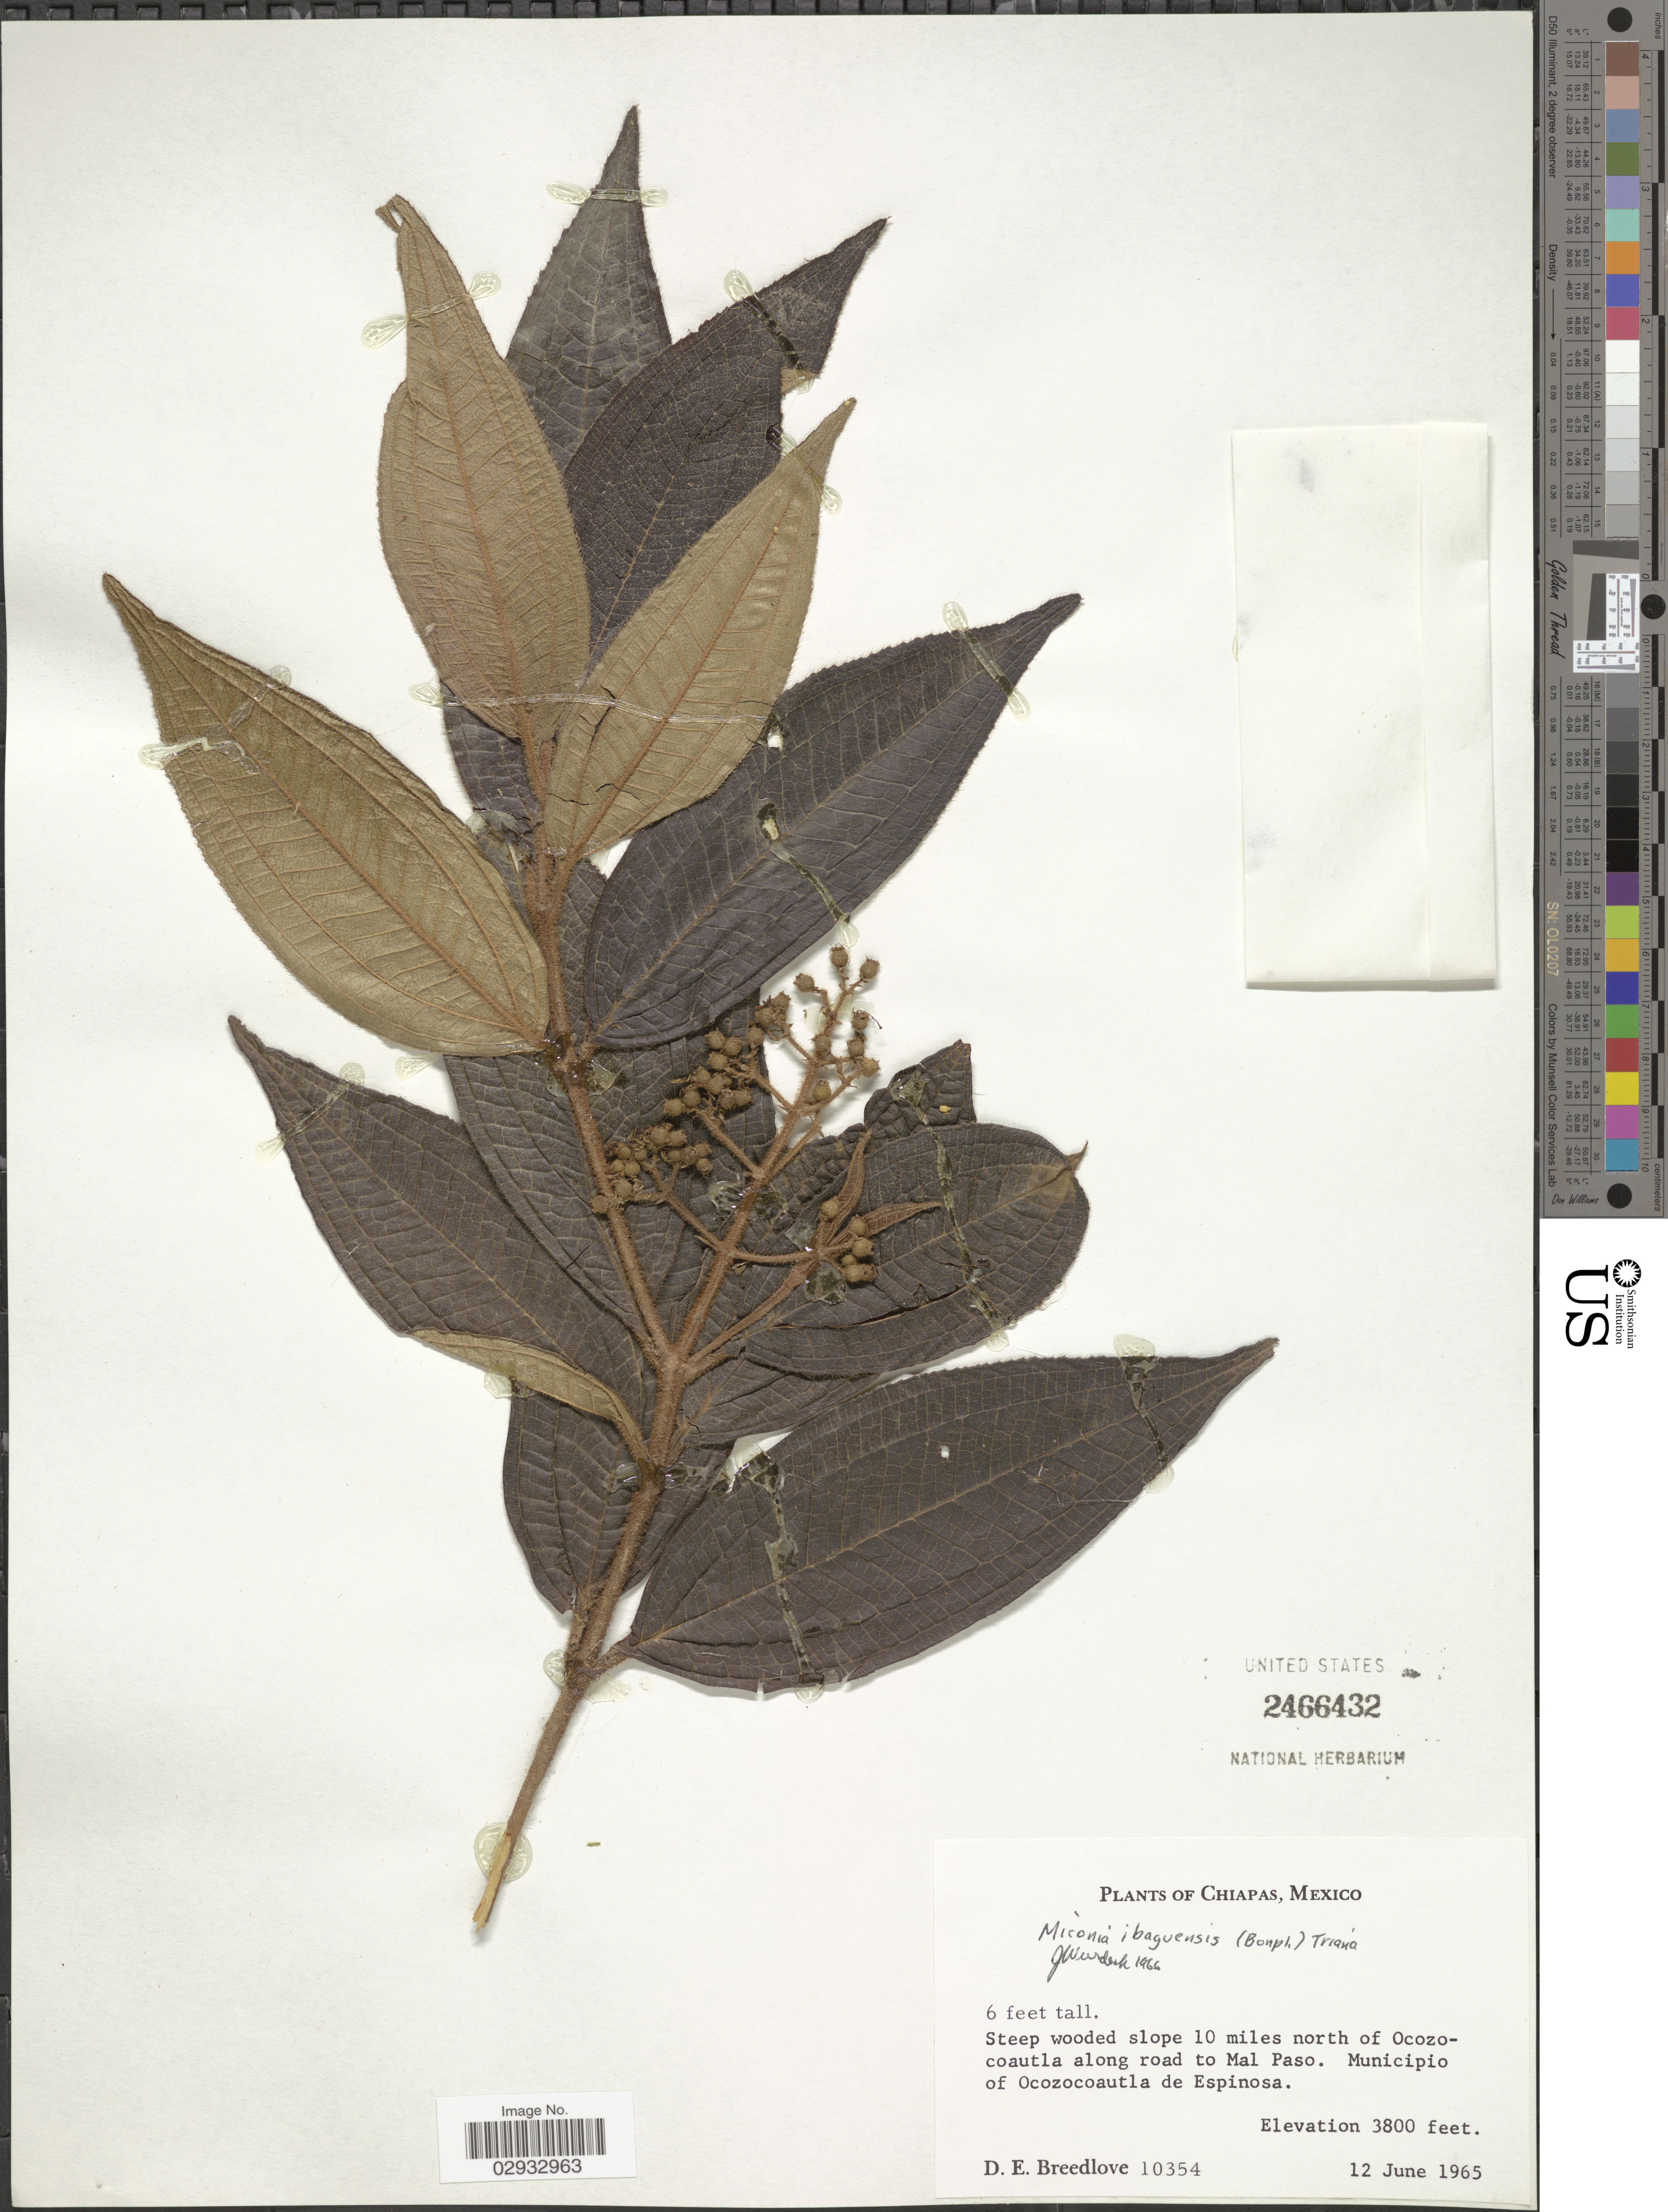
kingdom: Plantae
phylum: Tracheophyta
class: Magnoliopsida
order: Myrtales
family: Melastomataceae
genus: Miconia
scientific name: Miconia ibaguensis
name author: (Bonpl.) Triana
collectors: D. E. Breedlove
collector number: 10354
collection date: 1965-06-12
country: Mexico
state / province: Chiapas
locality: Steep wooded slope 10 miles north of Ocozocoautla along road to Mal Paso. Municipio of Ocozocoautla de Espinosa.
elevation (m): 1158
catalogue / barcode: US 2466432